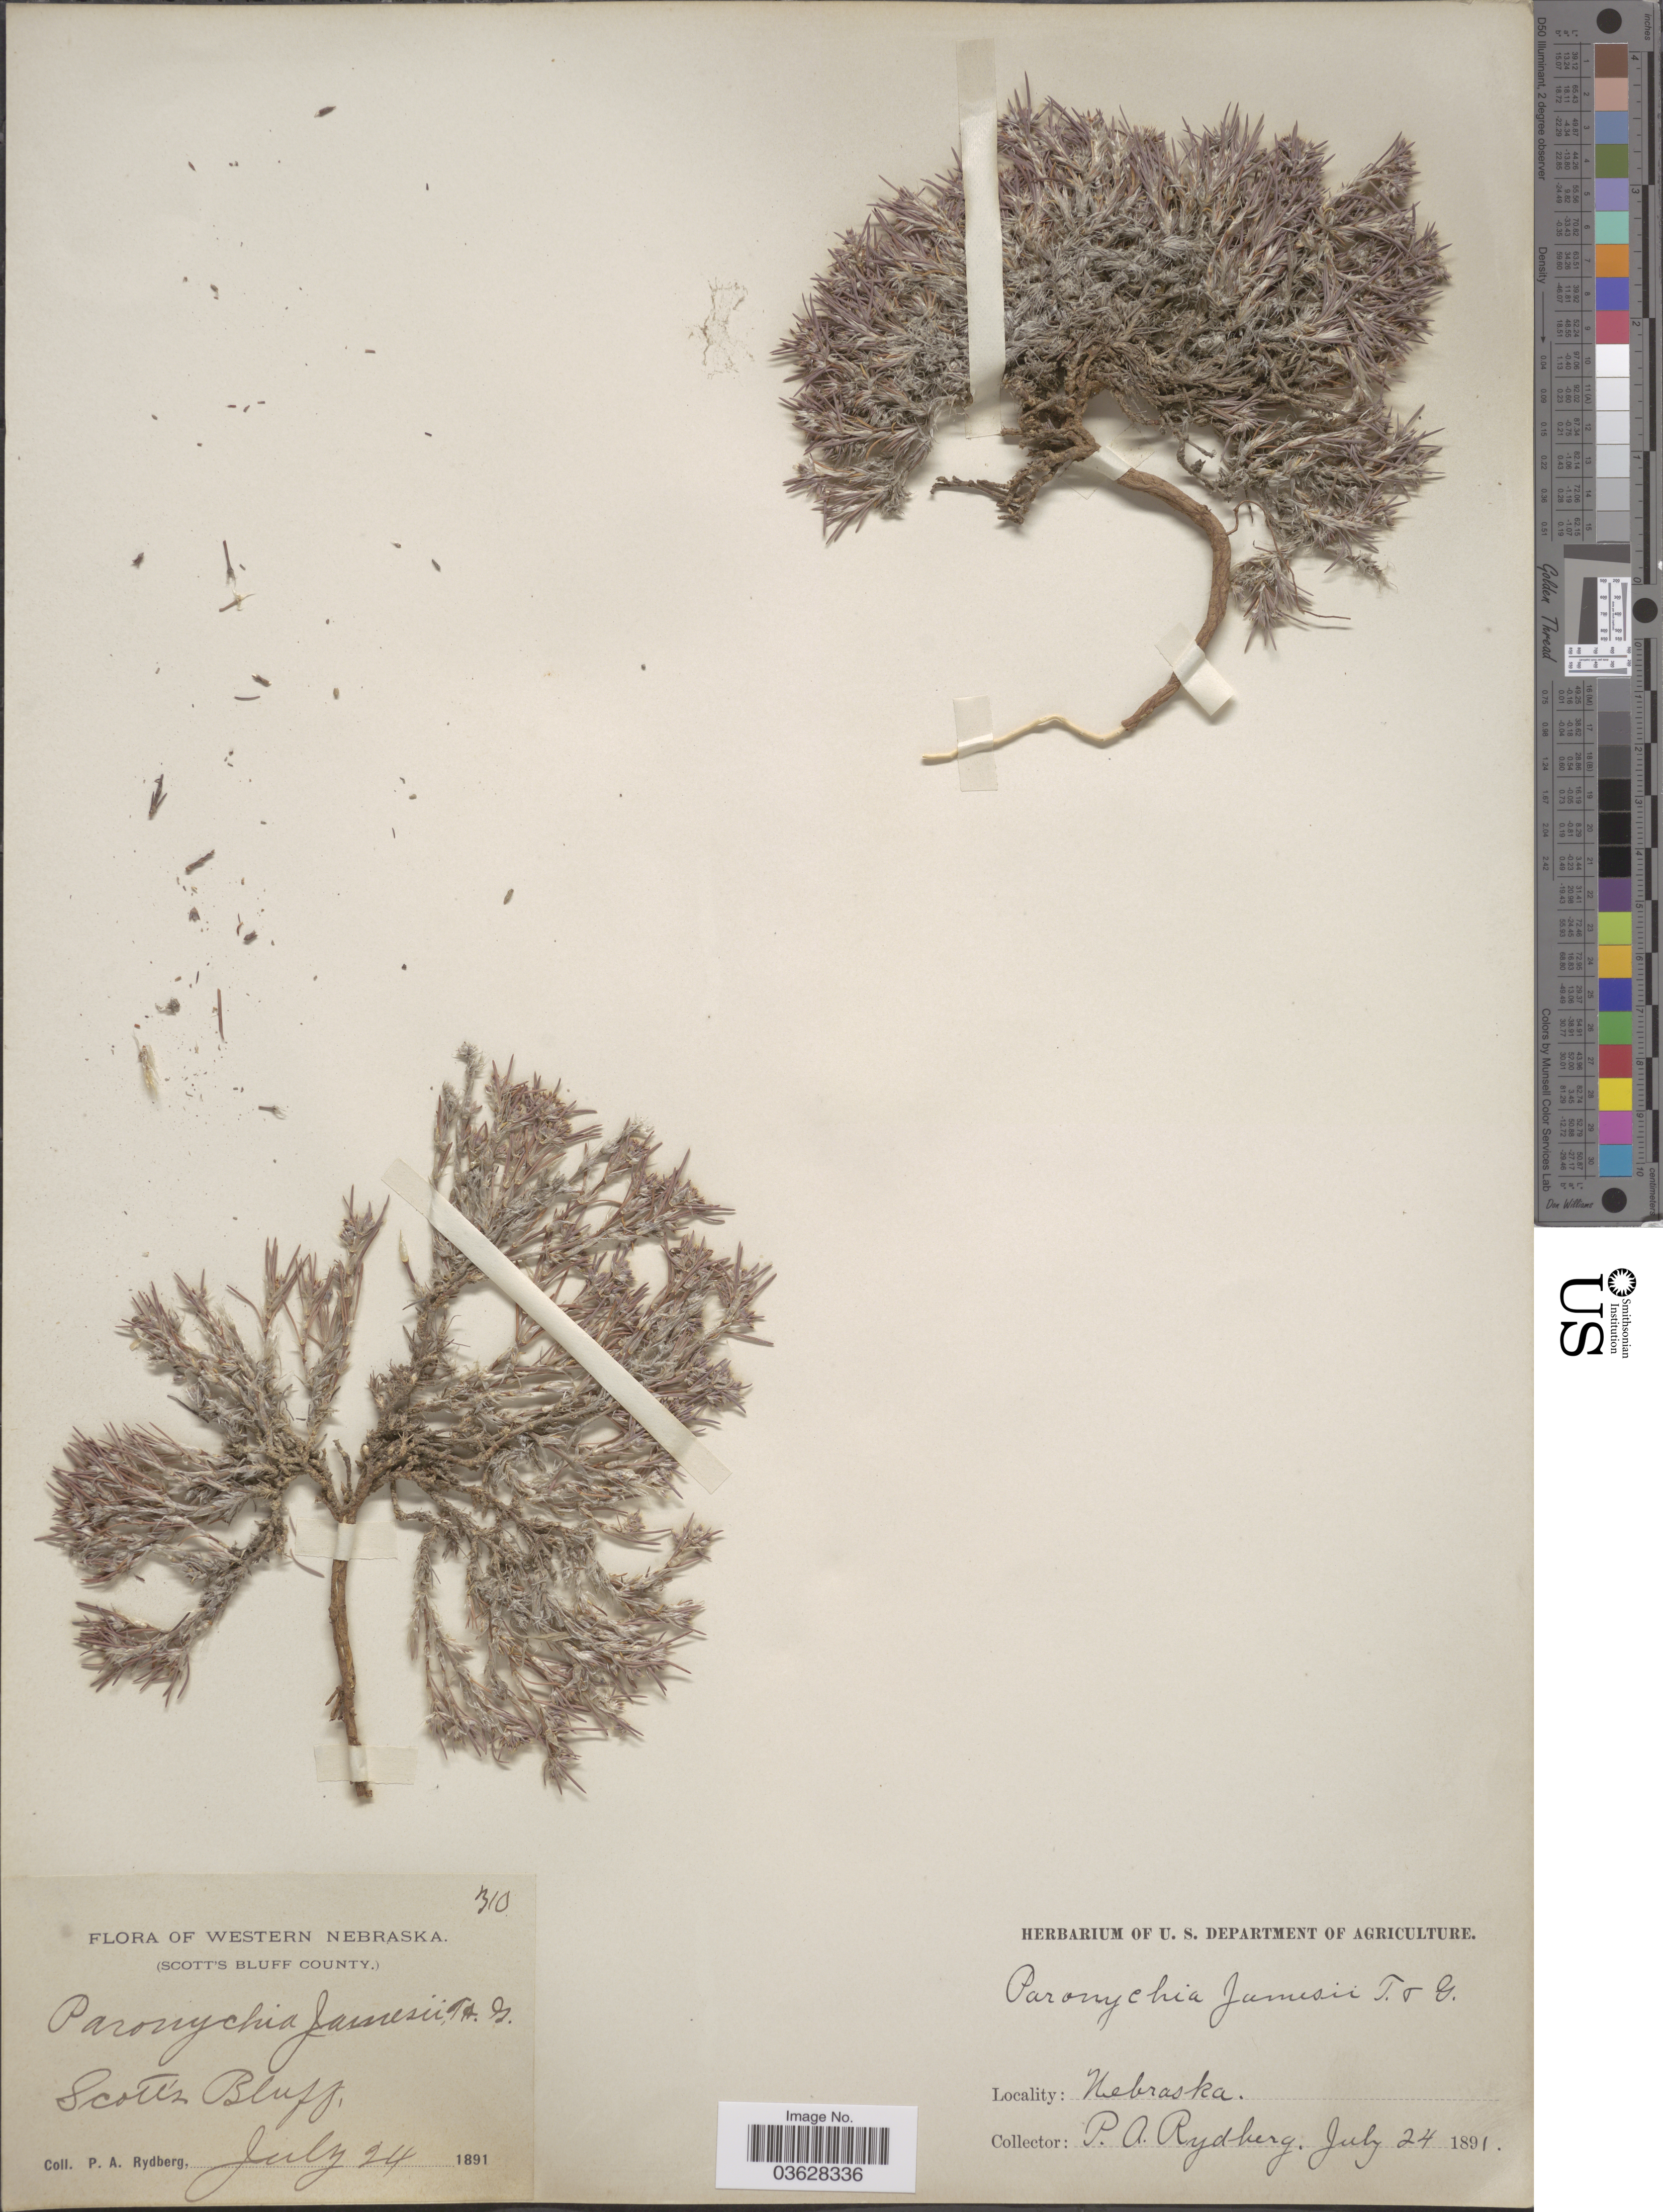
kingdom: Plantae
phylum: Tracheophyta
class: Magnoliopsida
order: Caryophyllales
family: Caryophyllaceae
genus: Paronychia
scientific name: Paronychia depressa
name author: (Torr. & A. Gray) Nutt. ex A. Nelson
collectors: P. A. Rydberg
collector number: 310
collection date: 1891-07-24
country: United States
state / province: Nebraska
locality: Western Nebraska (Scott's Bluff County). Scott's Bluff.